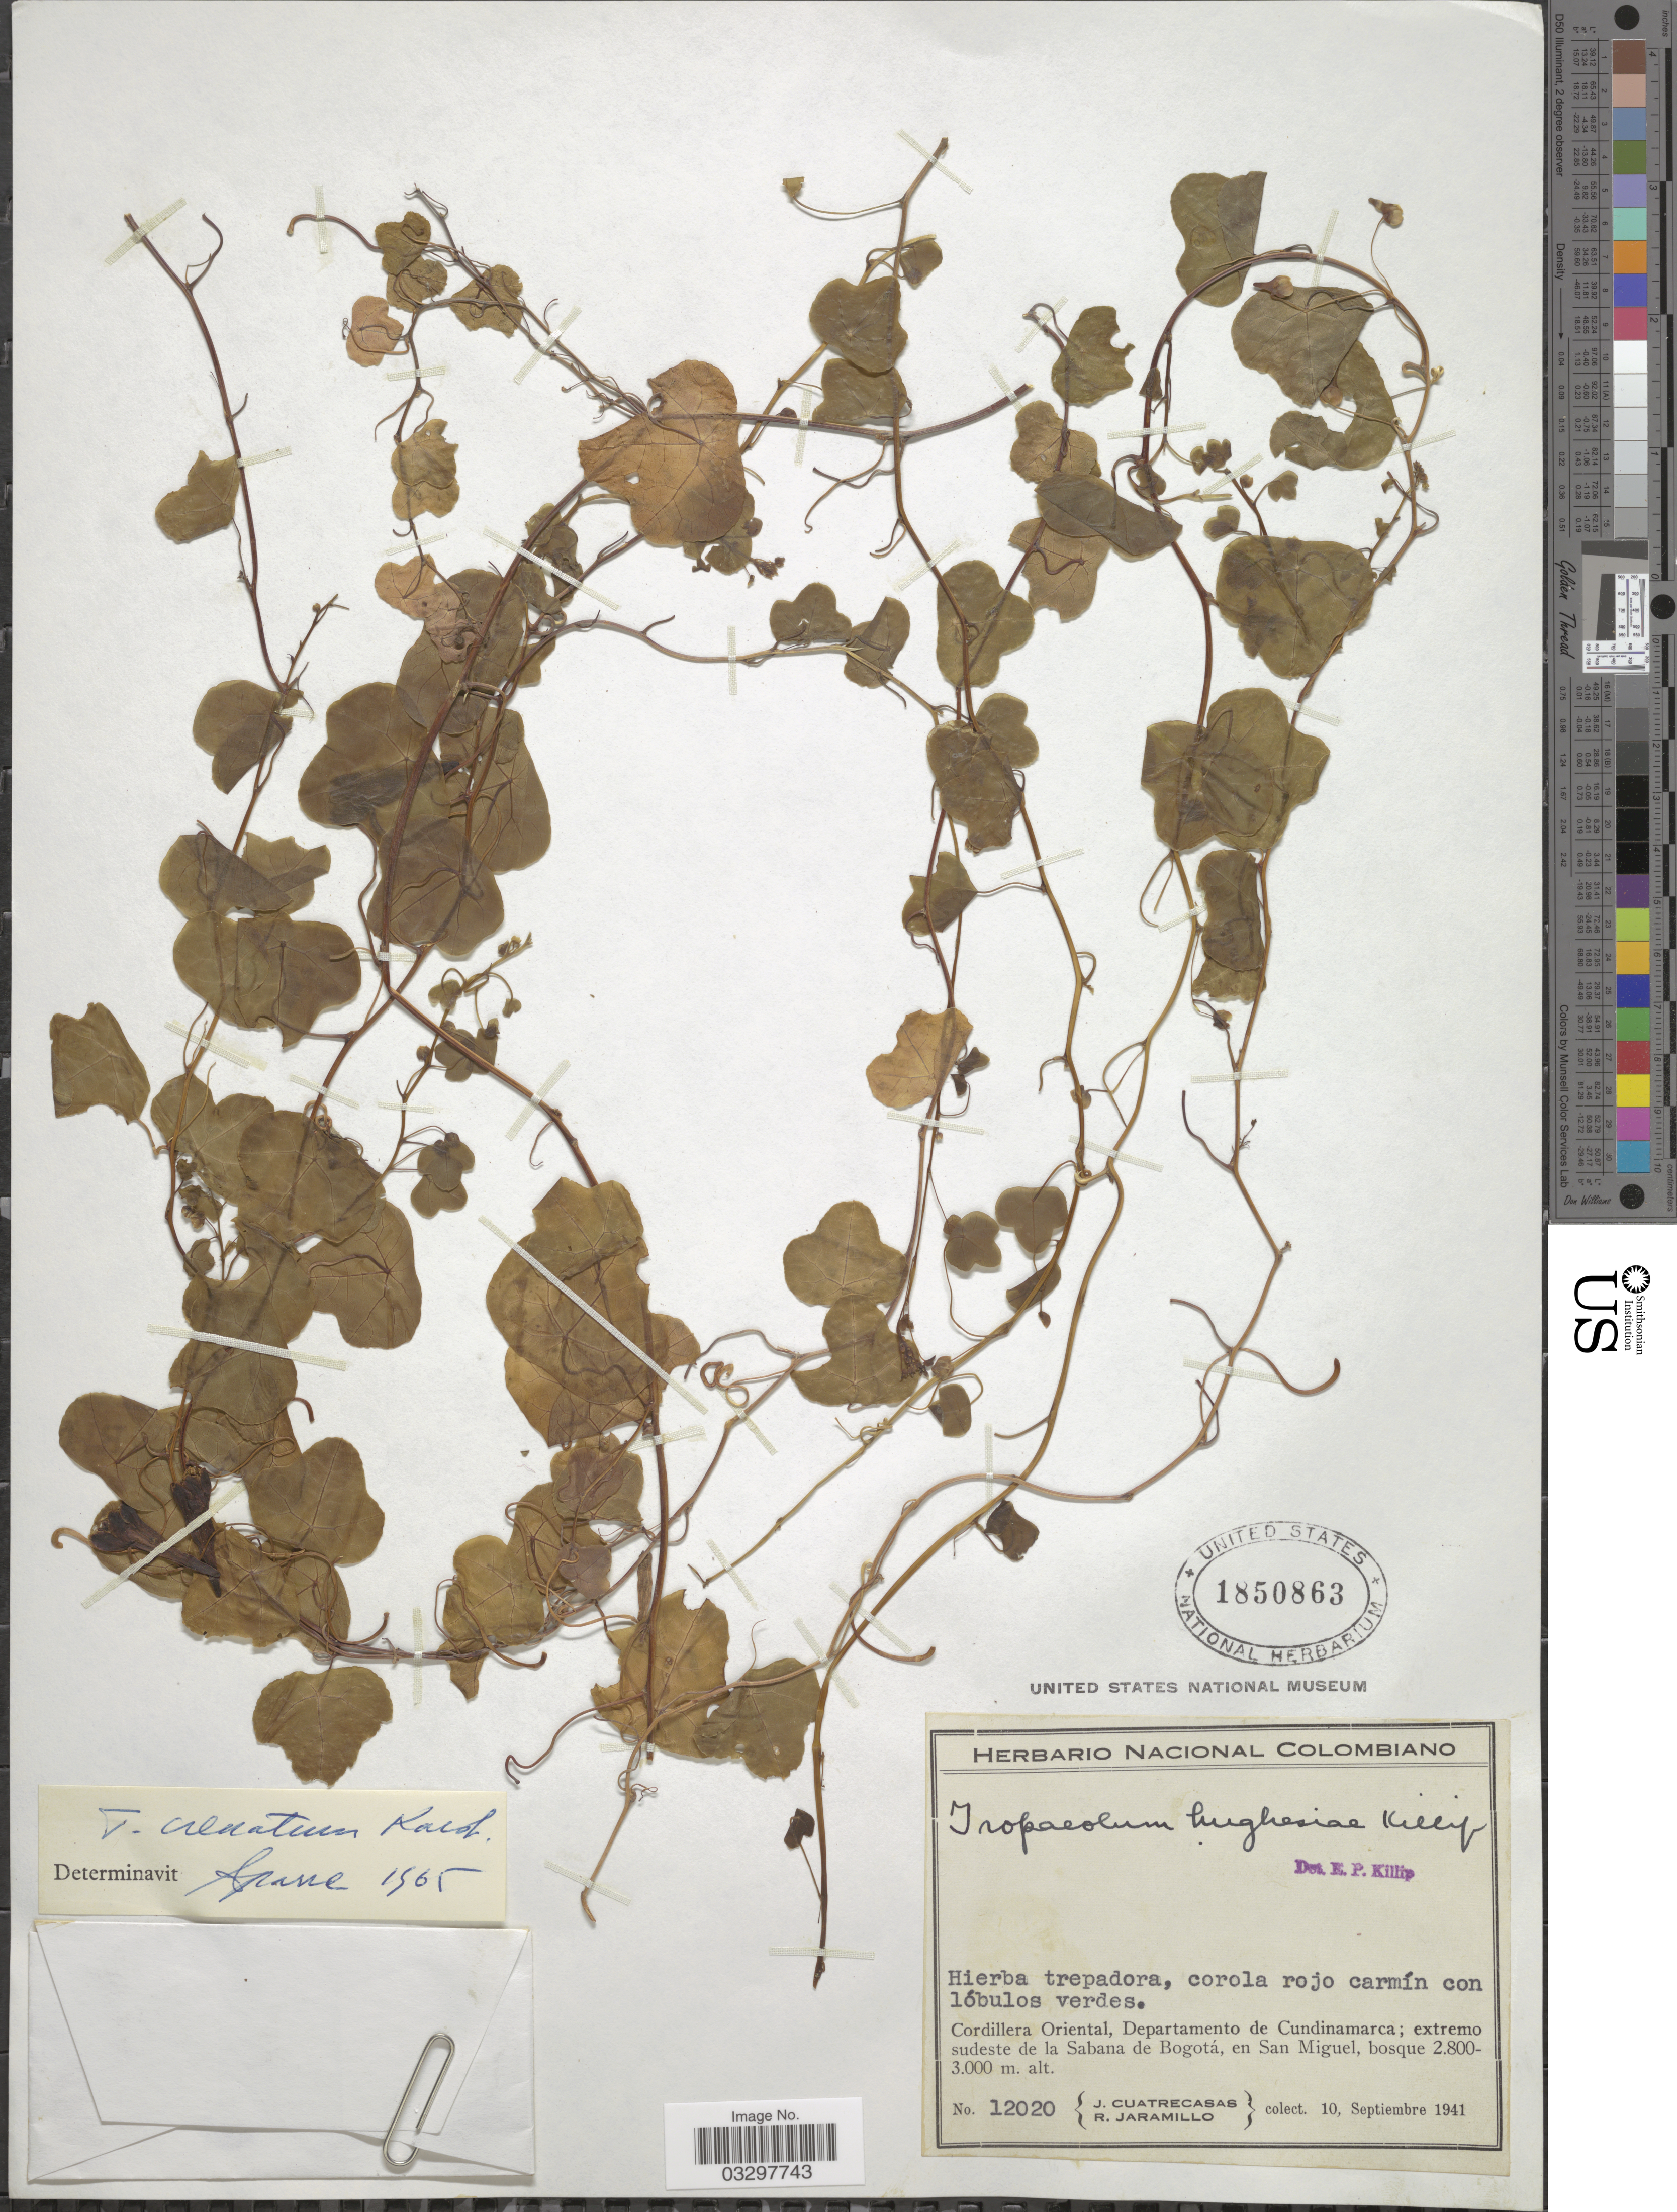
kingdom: Plantae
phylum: Tracheophyta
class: Magnoliopsida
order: Brassicales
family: Tropaeolaceae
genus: Tropaeolum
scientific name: Tropaeolum crenatum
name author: H. Karst.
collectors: J. Cuatrecasas & R. Jaramillo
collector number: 12020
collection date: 1941-09-10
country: Colombia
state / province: Cundinamarca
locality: Cordillera Oriental, Departamento de Cundinamarca; extremo sudeste de la Sabana de Bogotá, en San Miguel.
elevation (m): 2800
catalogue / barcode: US 1850863